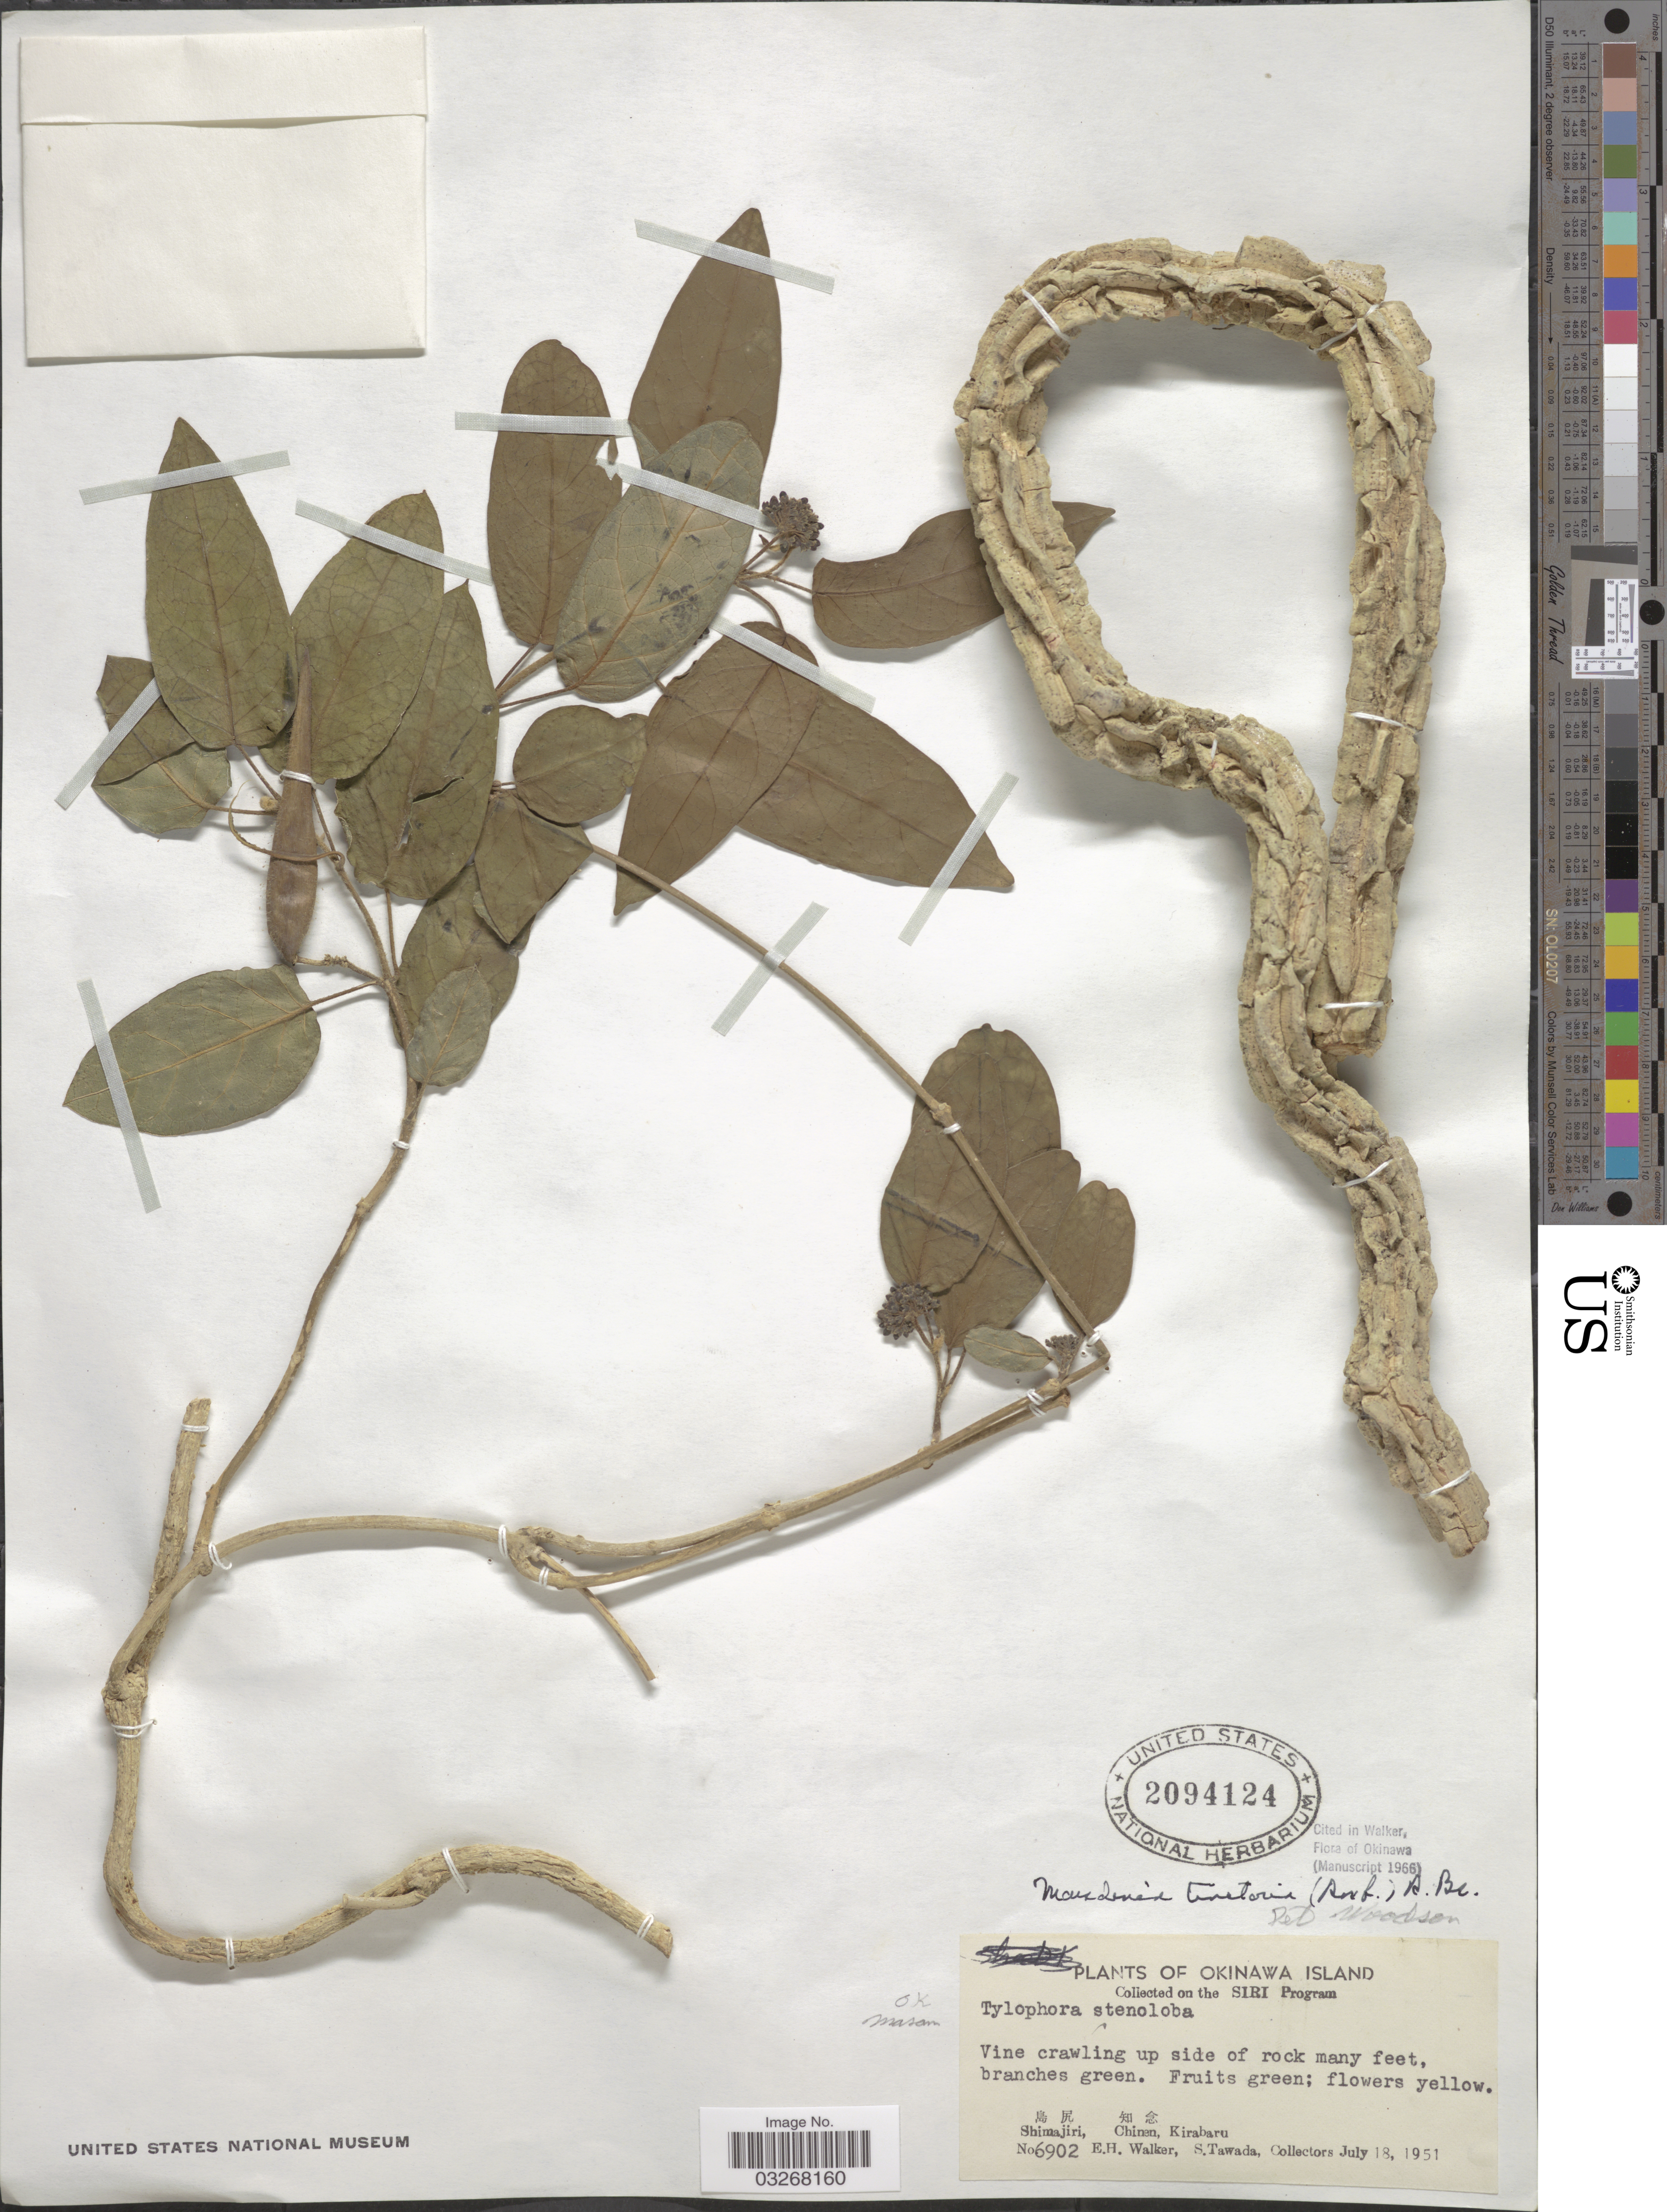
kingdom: Plantae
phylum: Tracheophyta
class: Magnoliopsida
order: Gentianales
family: Apocynaceae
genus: Marsdenia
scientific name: Marsdenia tinctoria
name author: (Roxb.) R. Br.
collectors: E. H. Walker & S. Tawada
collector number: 6902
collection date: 1951-07-18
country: Japan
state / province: Okinawa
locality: Okinawa Island, Shimajiri, Chinen, Kirabaru.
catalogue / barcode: US 2094124